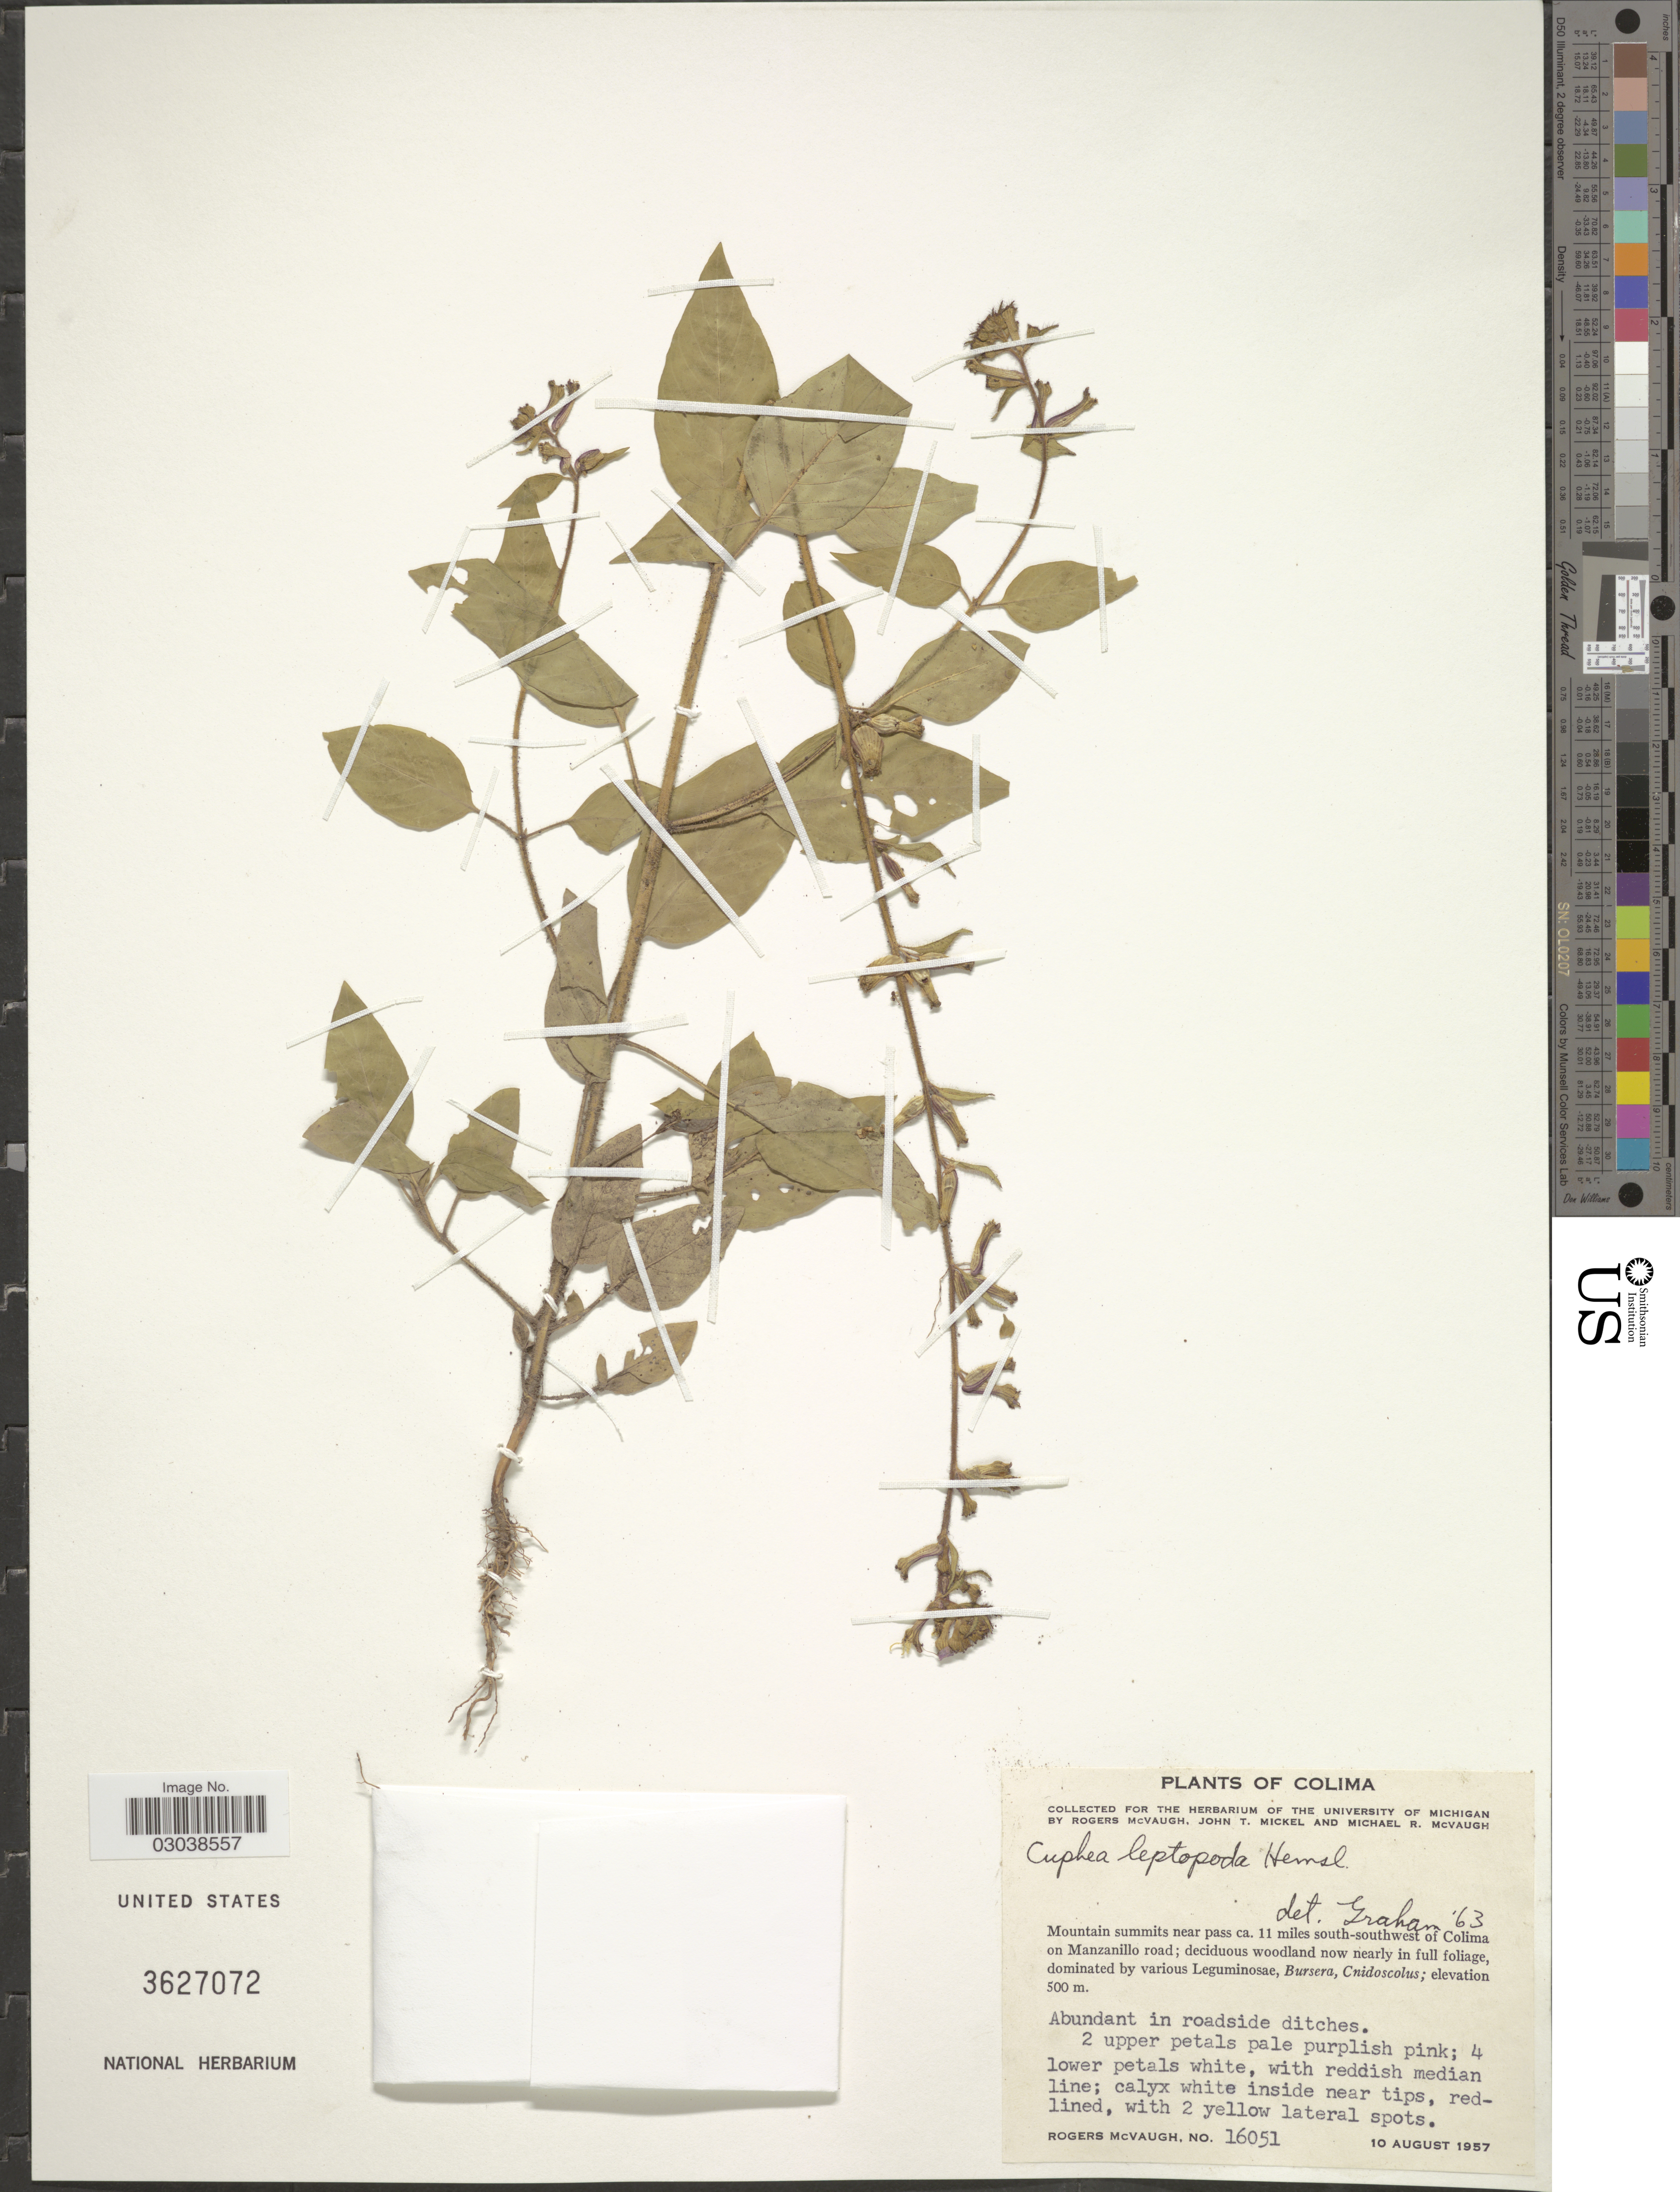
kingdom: Plantae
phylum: Tracheophyta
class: Magnoliopsida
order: Myrtales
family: Lythraceae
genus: Cuphea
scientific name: Cuphea leptopoda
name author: Hemsl.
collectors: R. McVaugh, J. T. Mickel & M. R. McVaugh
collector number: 16051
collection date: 1957-08-10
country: Mexico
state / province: Colima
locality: Mountain summits near pass ca. 11 miles south-southwest of Colima on Manzanillo road.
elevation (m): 500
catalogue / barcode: US 3627072